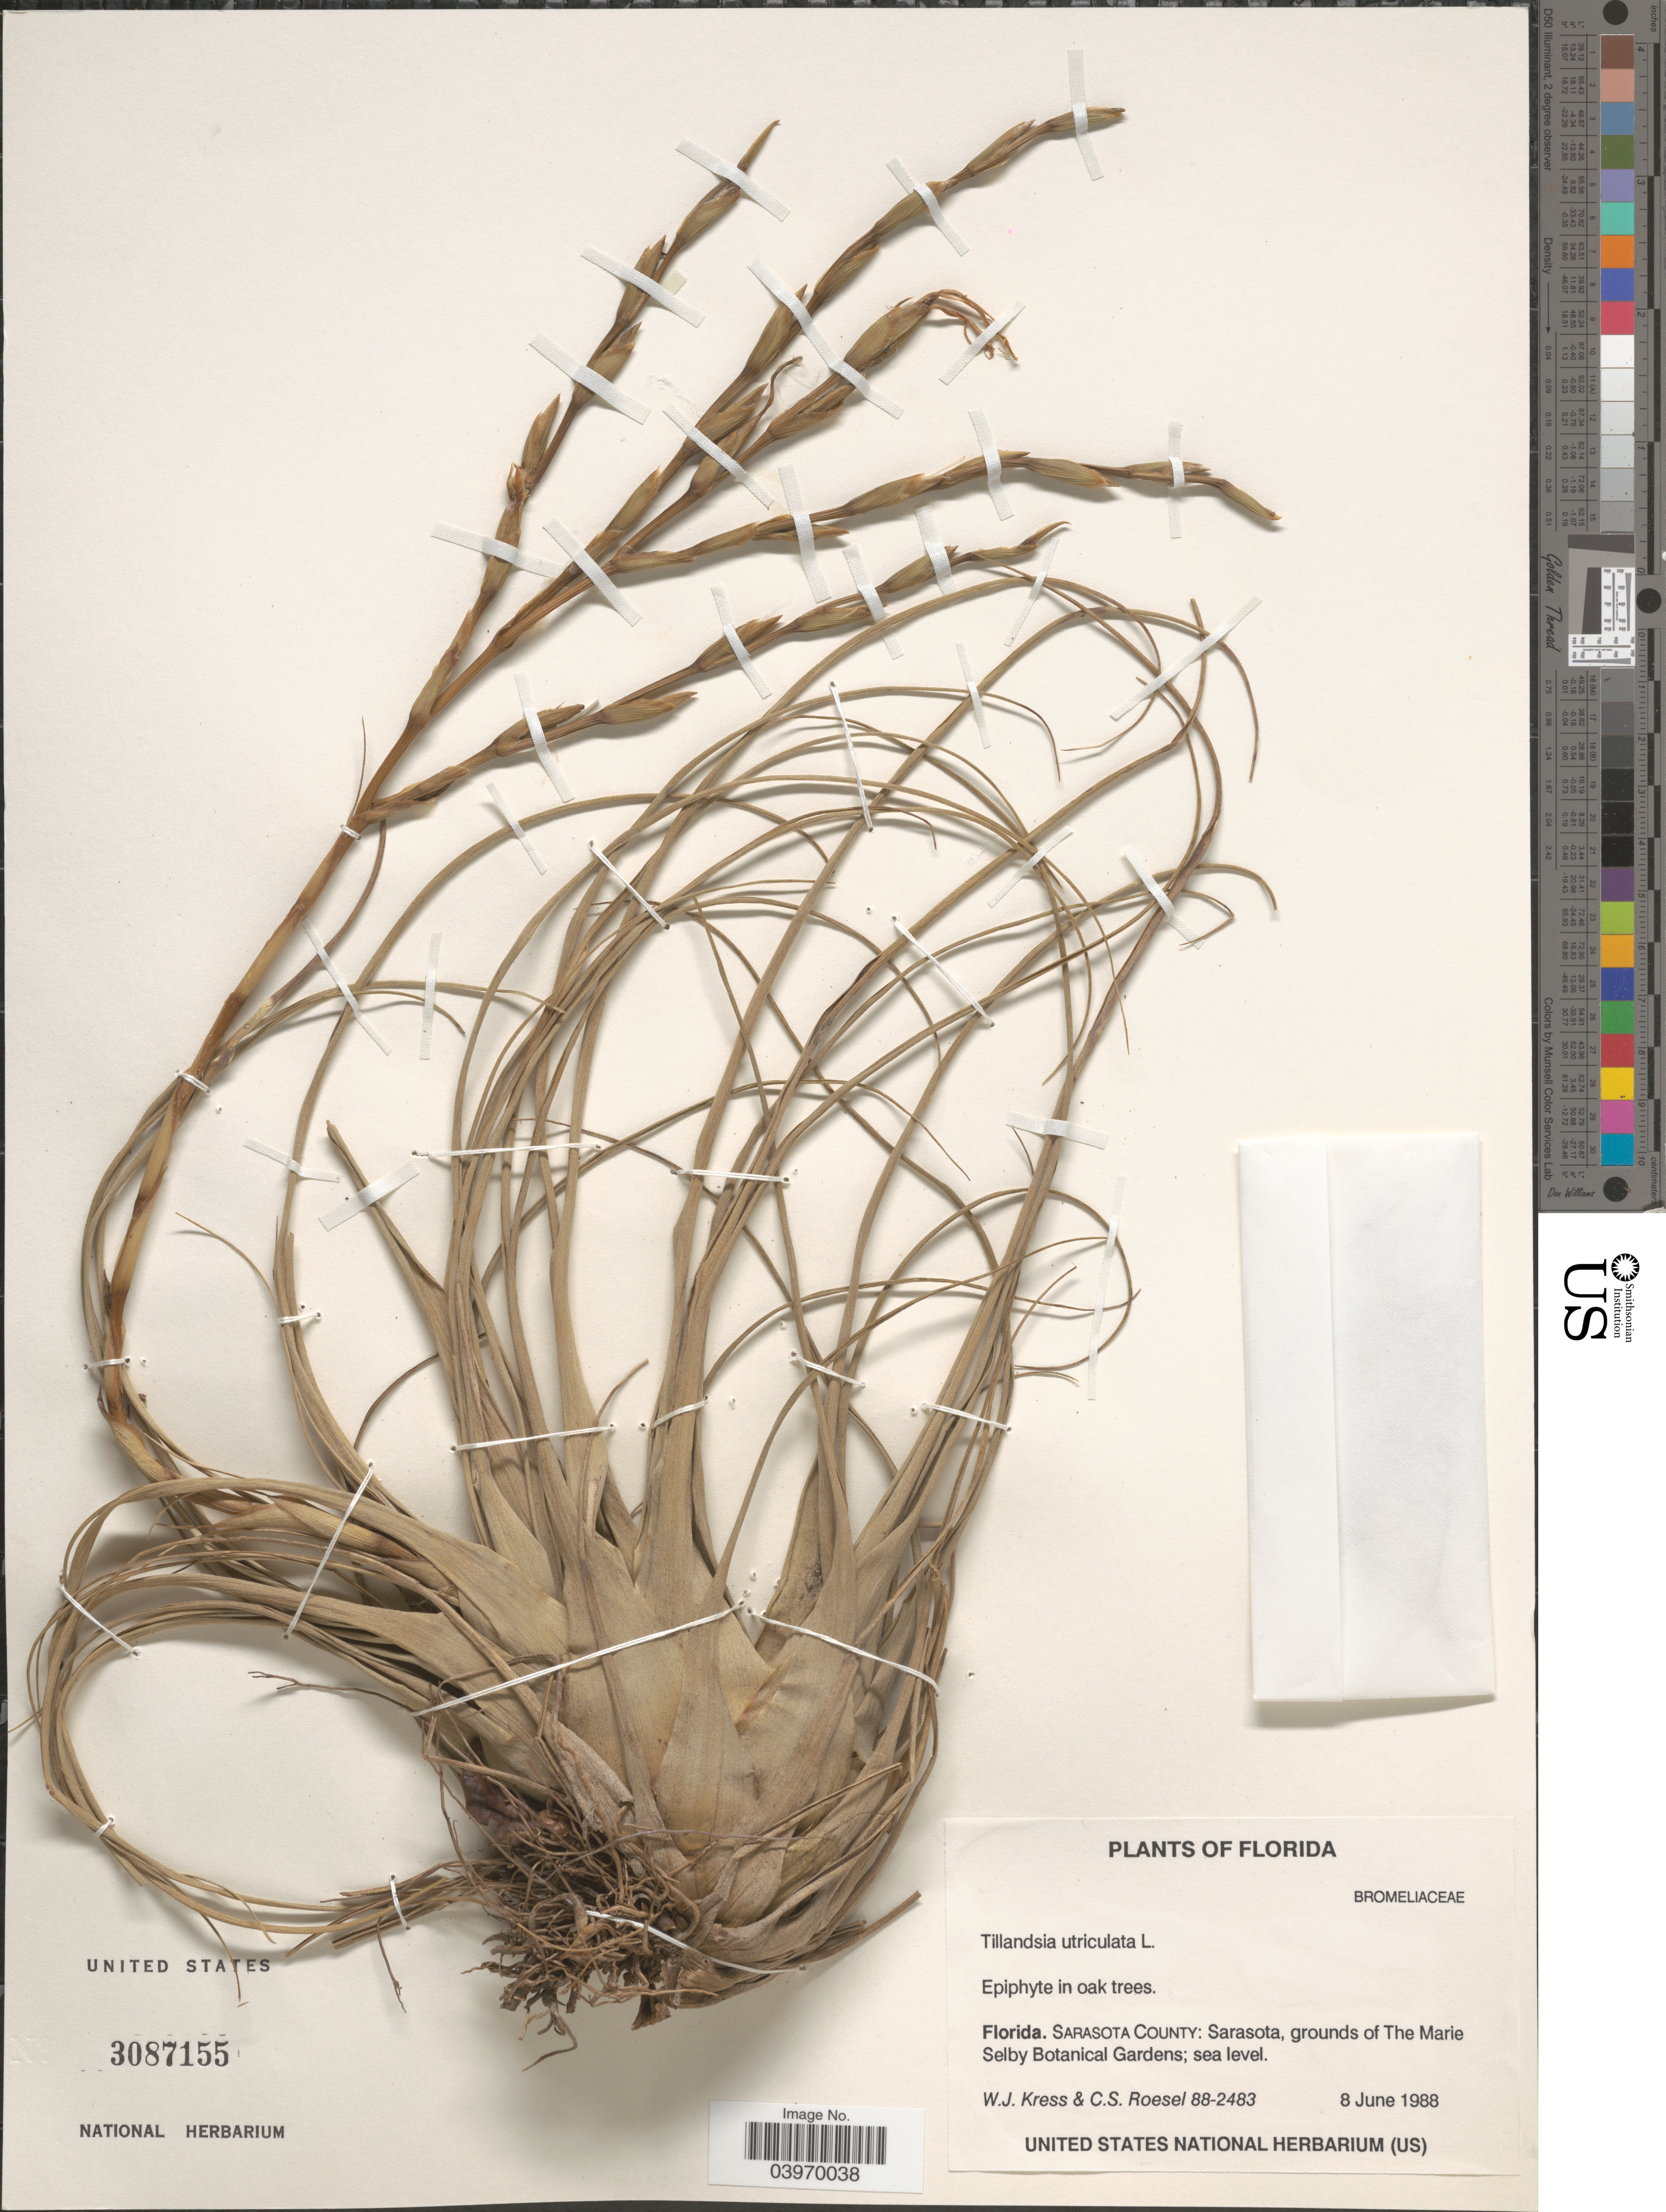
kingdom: Plantae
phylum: Tracheophyta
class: Liliopsida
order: Poales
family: Bromeliaceae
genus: Tillandsia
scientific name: Tillandsia utriculata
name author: L.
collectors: W. J. Kress & C. S. Roesel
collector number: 88-2483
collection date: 1988-06-08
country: United States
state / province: Florida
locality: Sarasota County: Sarasota, grounds of The Marie Selby Botanical Gardens.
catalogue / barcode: US 3087155